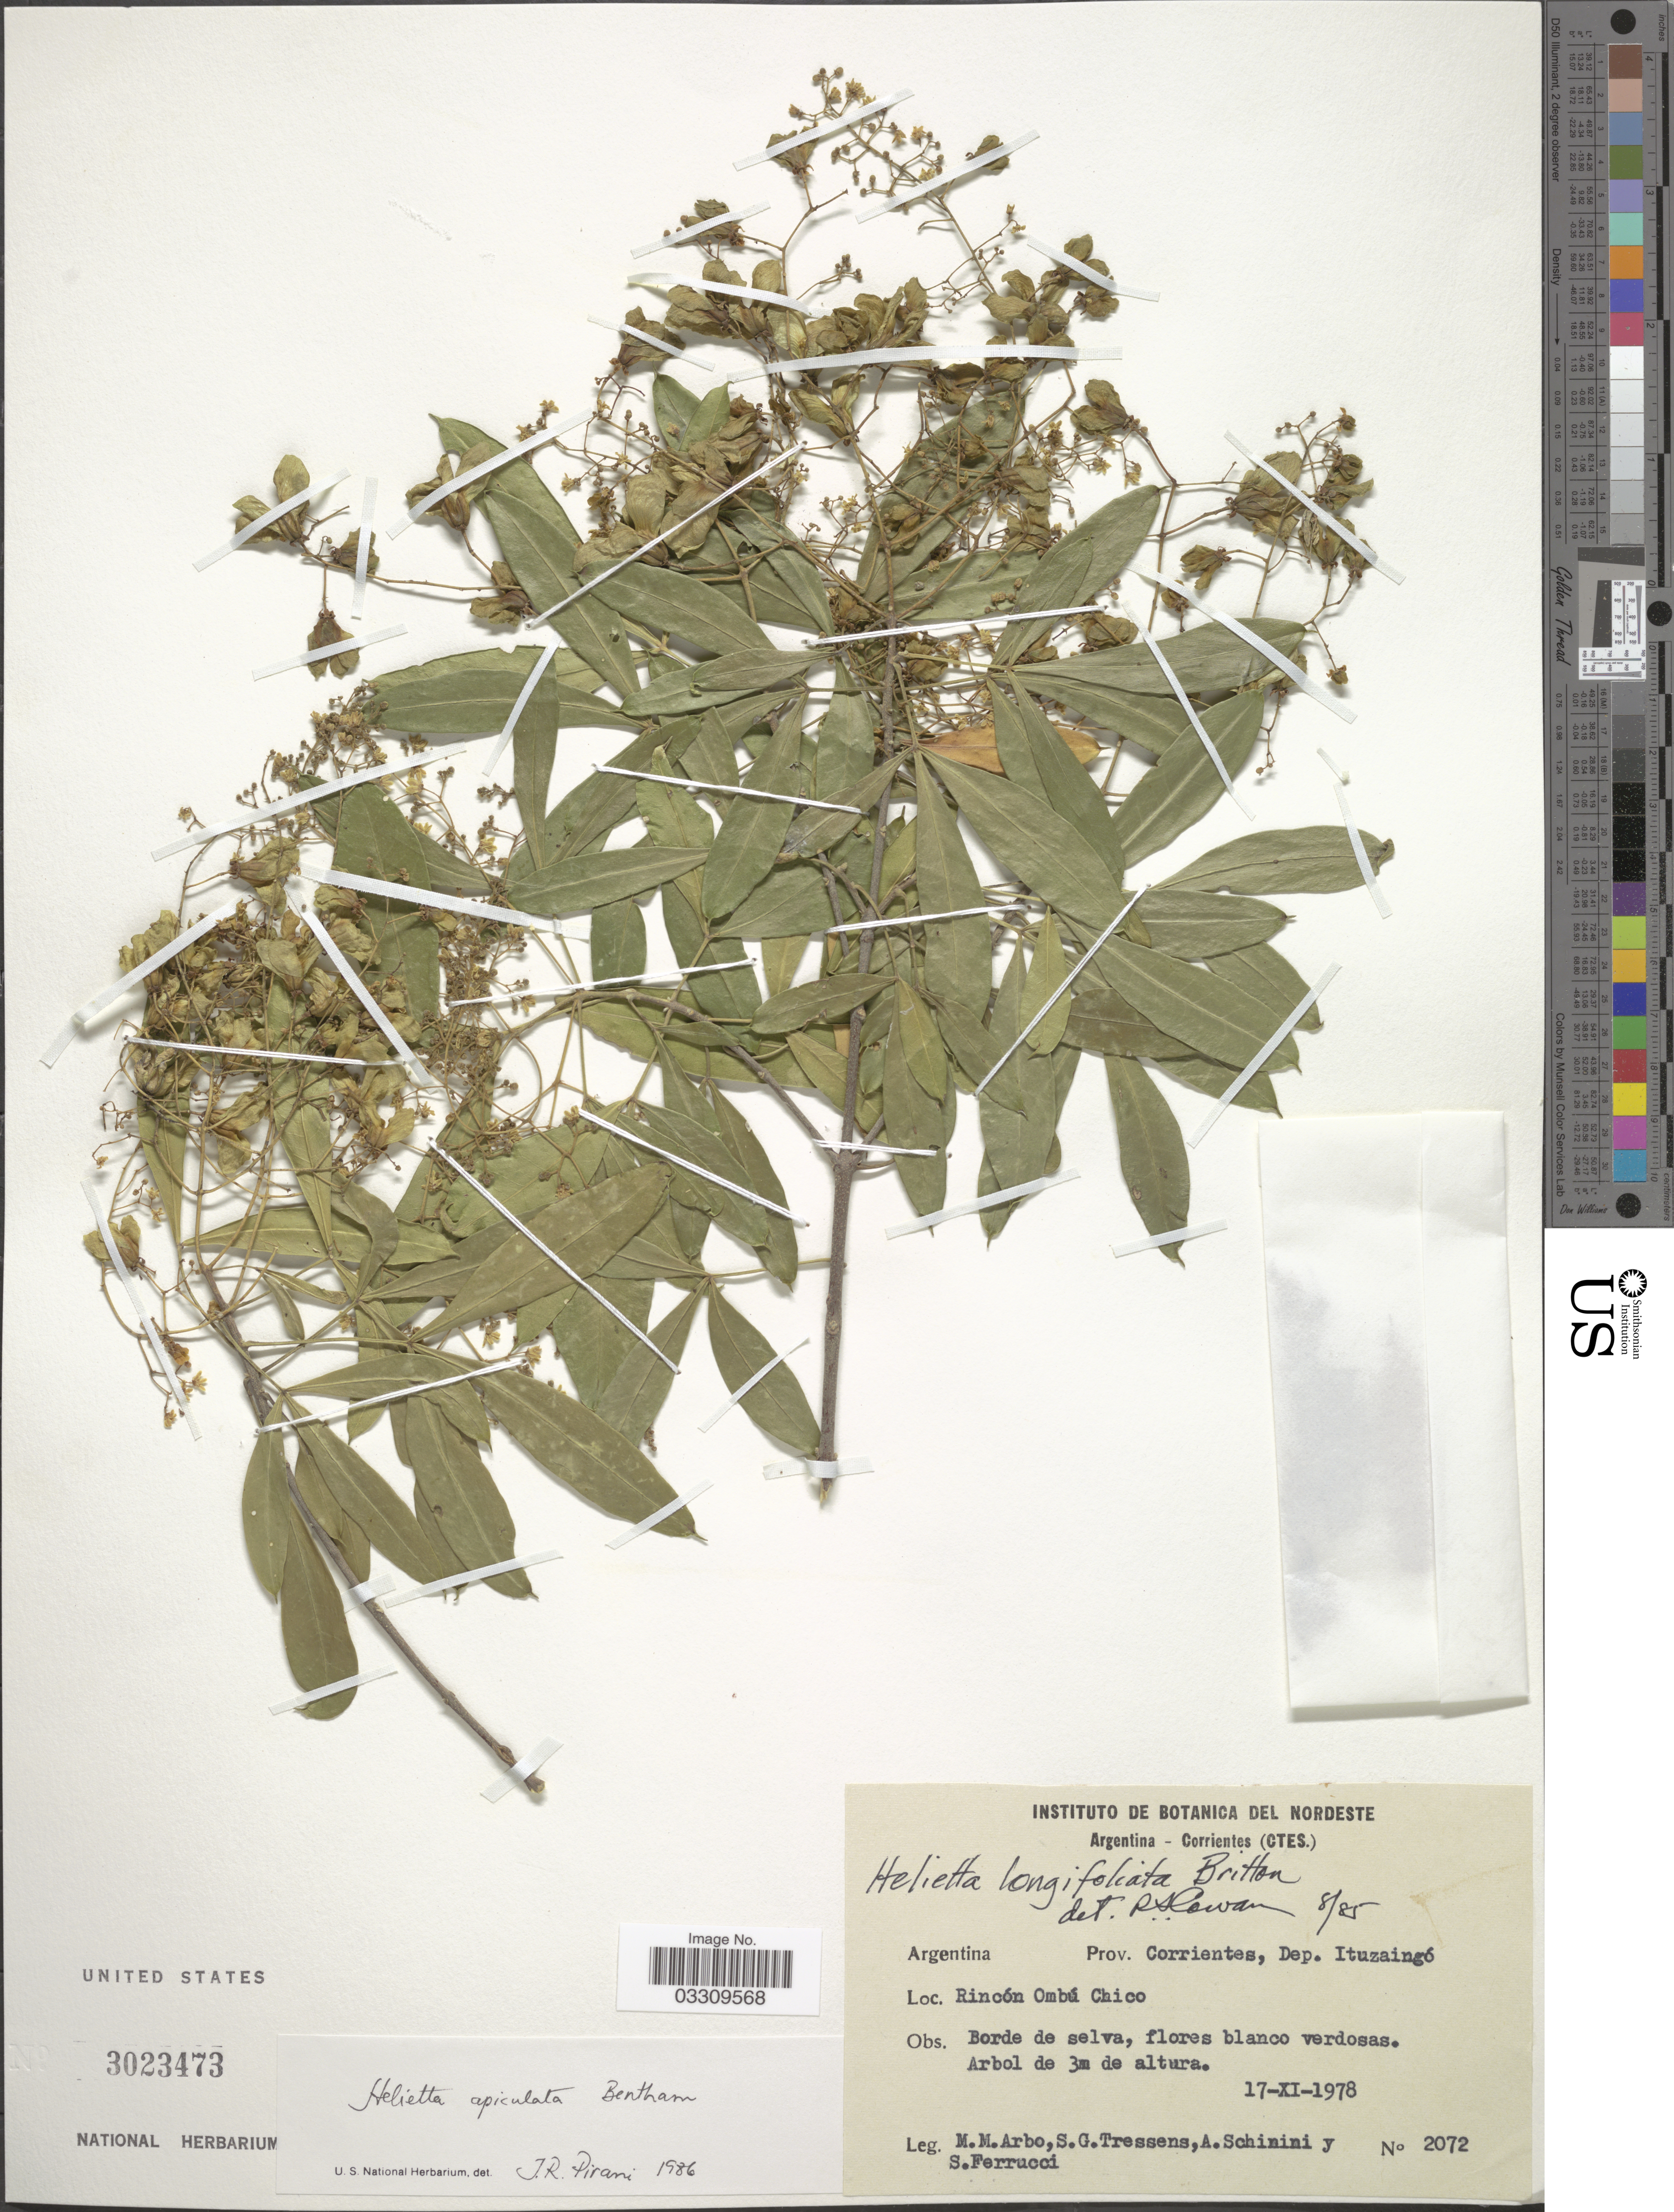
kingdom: Plantae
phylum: Tracheophyta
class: Liliopsida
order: Zingiberales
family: Zingiberaceae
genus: Amomum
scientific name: Amomum dealbatum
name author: Roxb.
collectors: M. M. Arbo, S. Tressens, A. Schinini & S. Ferrucci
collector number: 2072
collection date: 1978-11-17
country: Argentina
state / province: Corrientes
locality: Dep. Ituzaingó, Rincón Ombú Chico.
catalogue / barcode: US 3023473